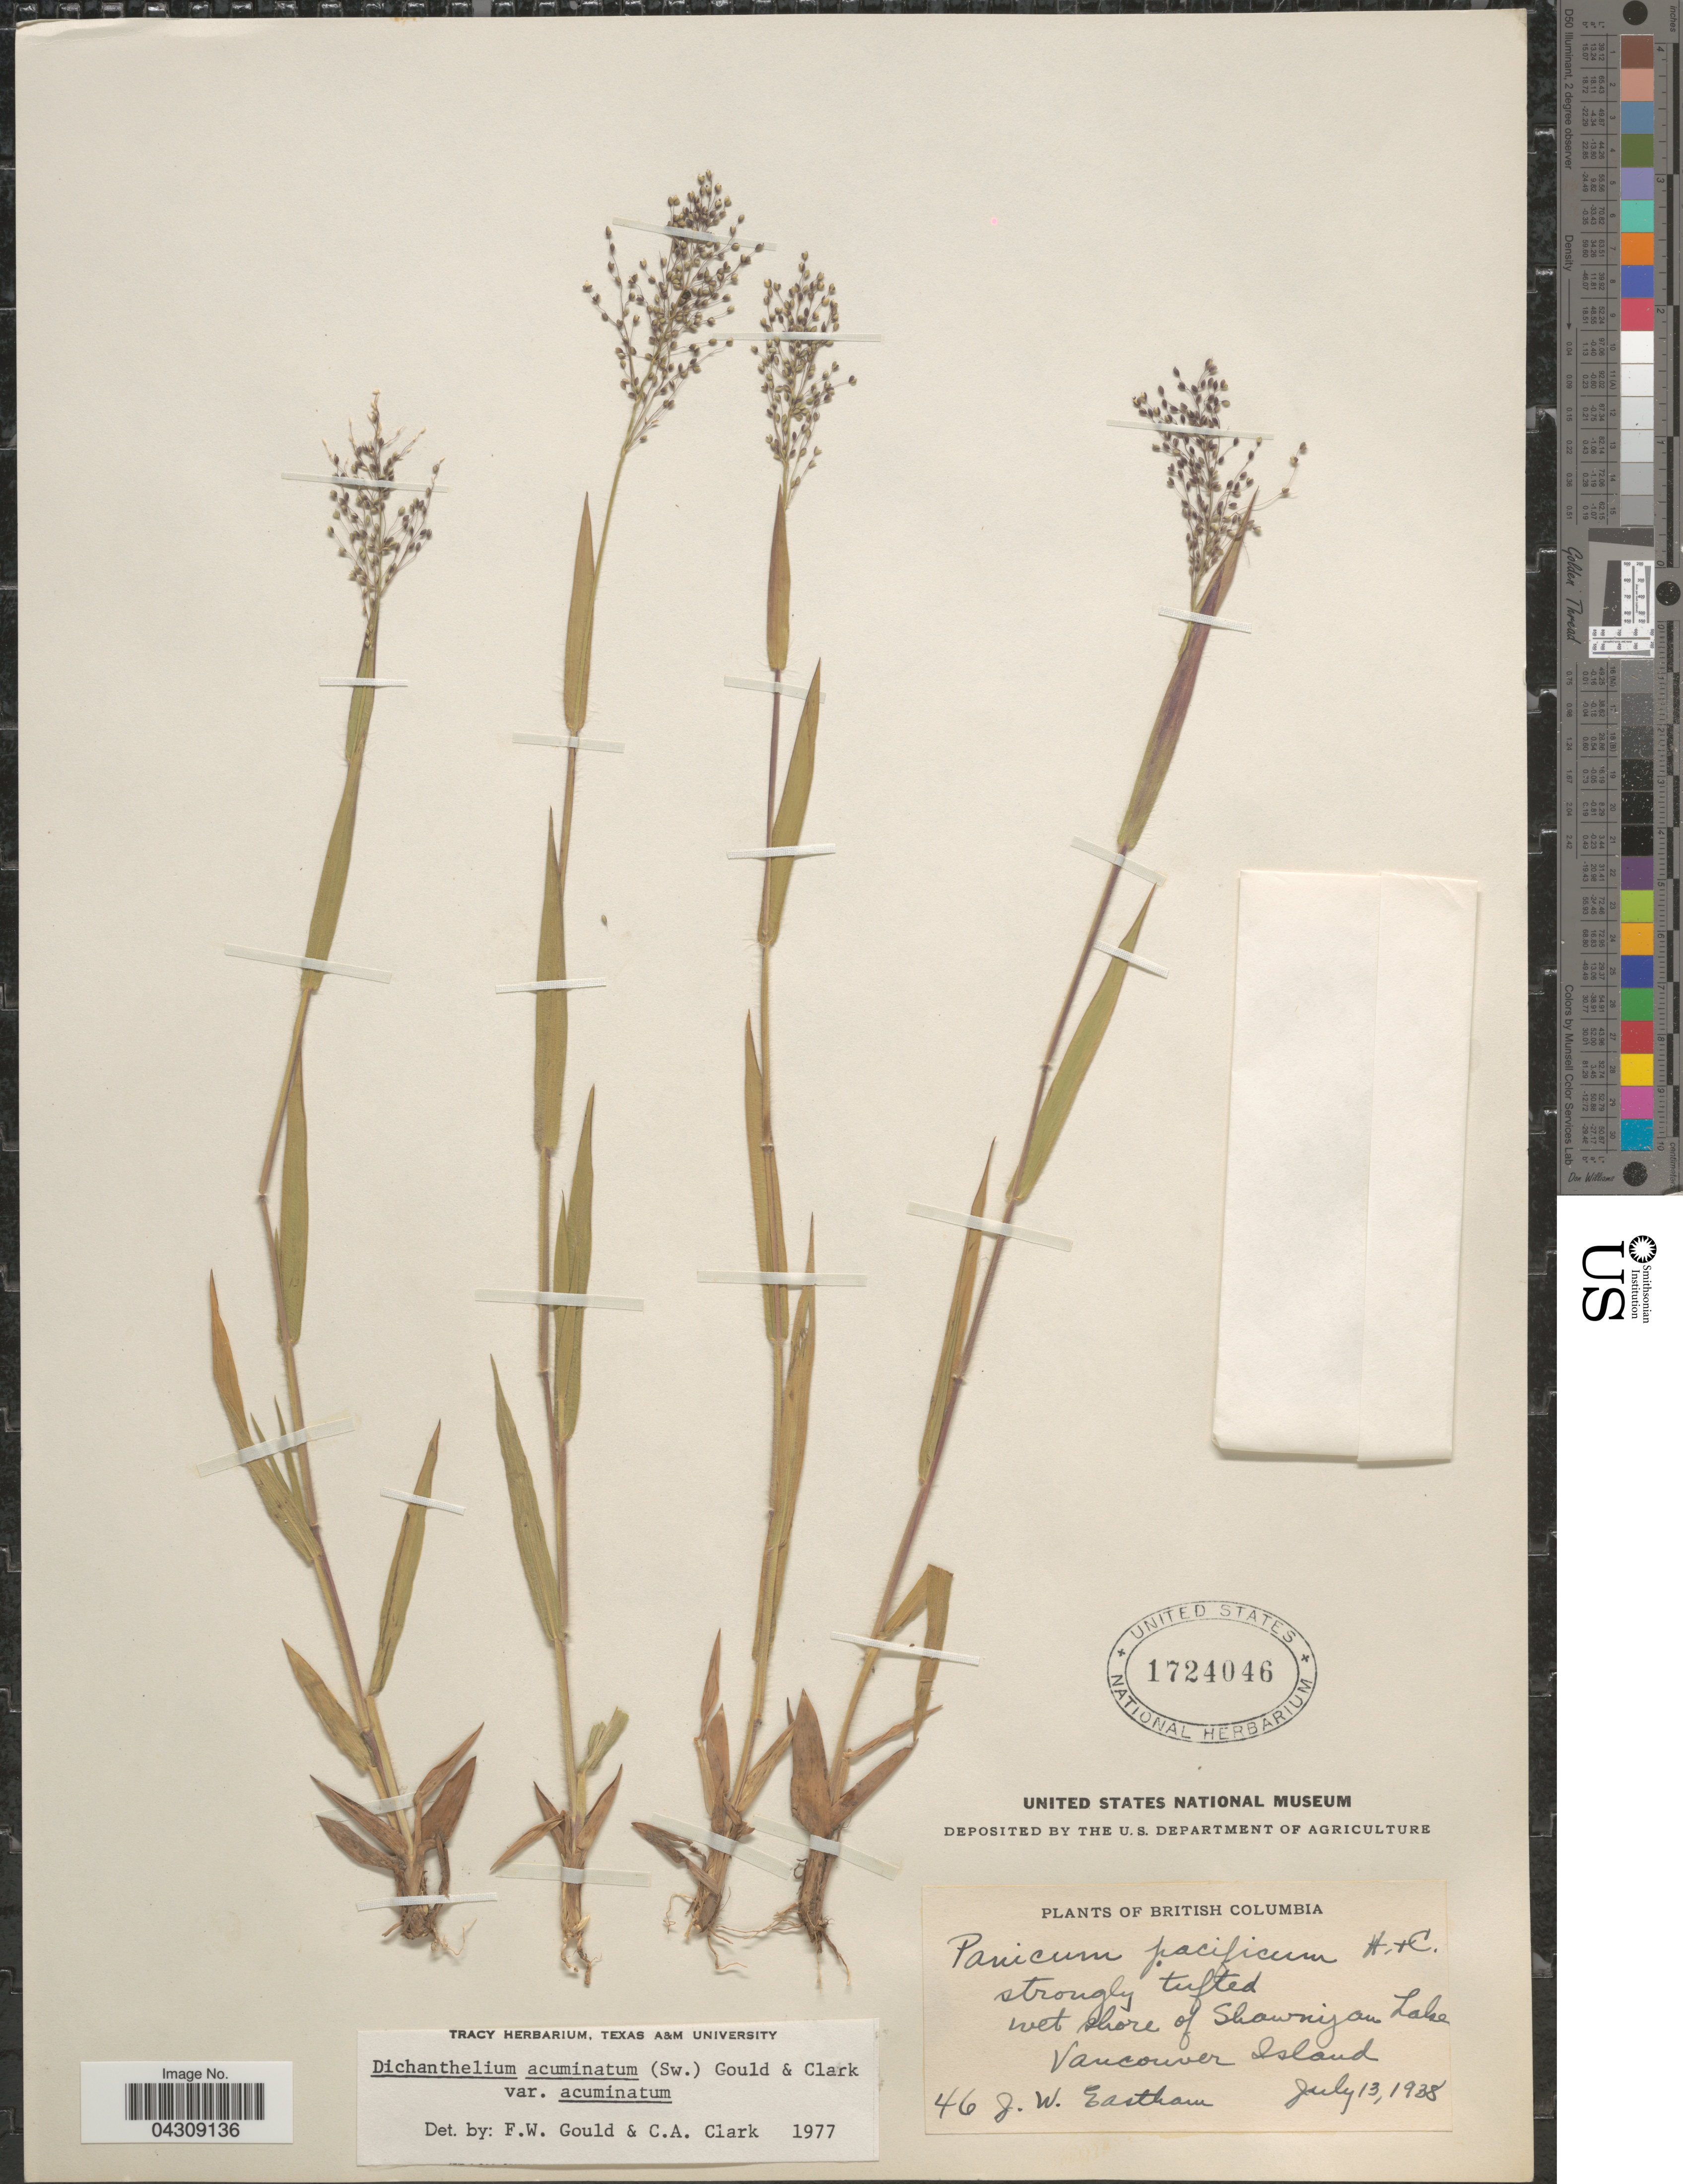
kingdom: Plantae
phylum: Tracheophyta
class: Liliopsida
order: Poales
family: Poaceae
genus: Dichanthelium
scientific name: Dichanthelium acuminatum var. acuminatum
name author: (Sw.) Gould & C.A. Clark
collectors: J. Eastham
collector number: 46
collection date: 1938-07-13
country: Canada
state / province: British Columbia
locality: Wet shore of Shawnigan Lake. Vancouver Island.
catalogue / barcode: US 1724046